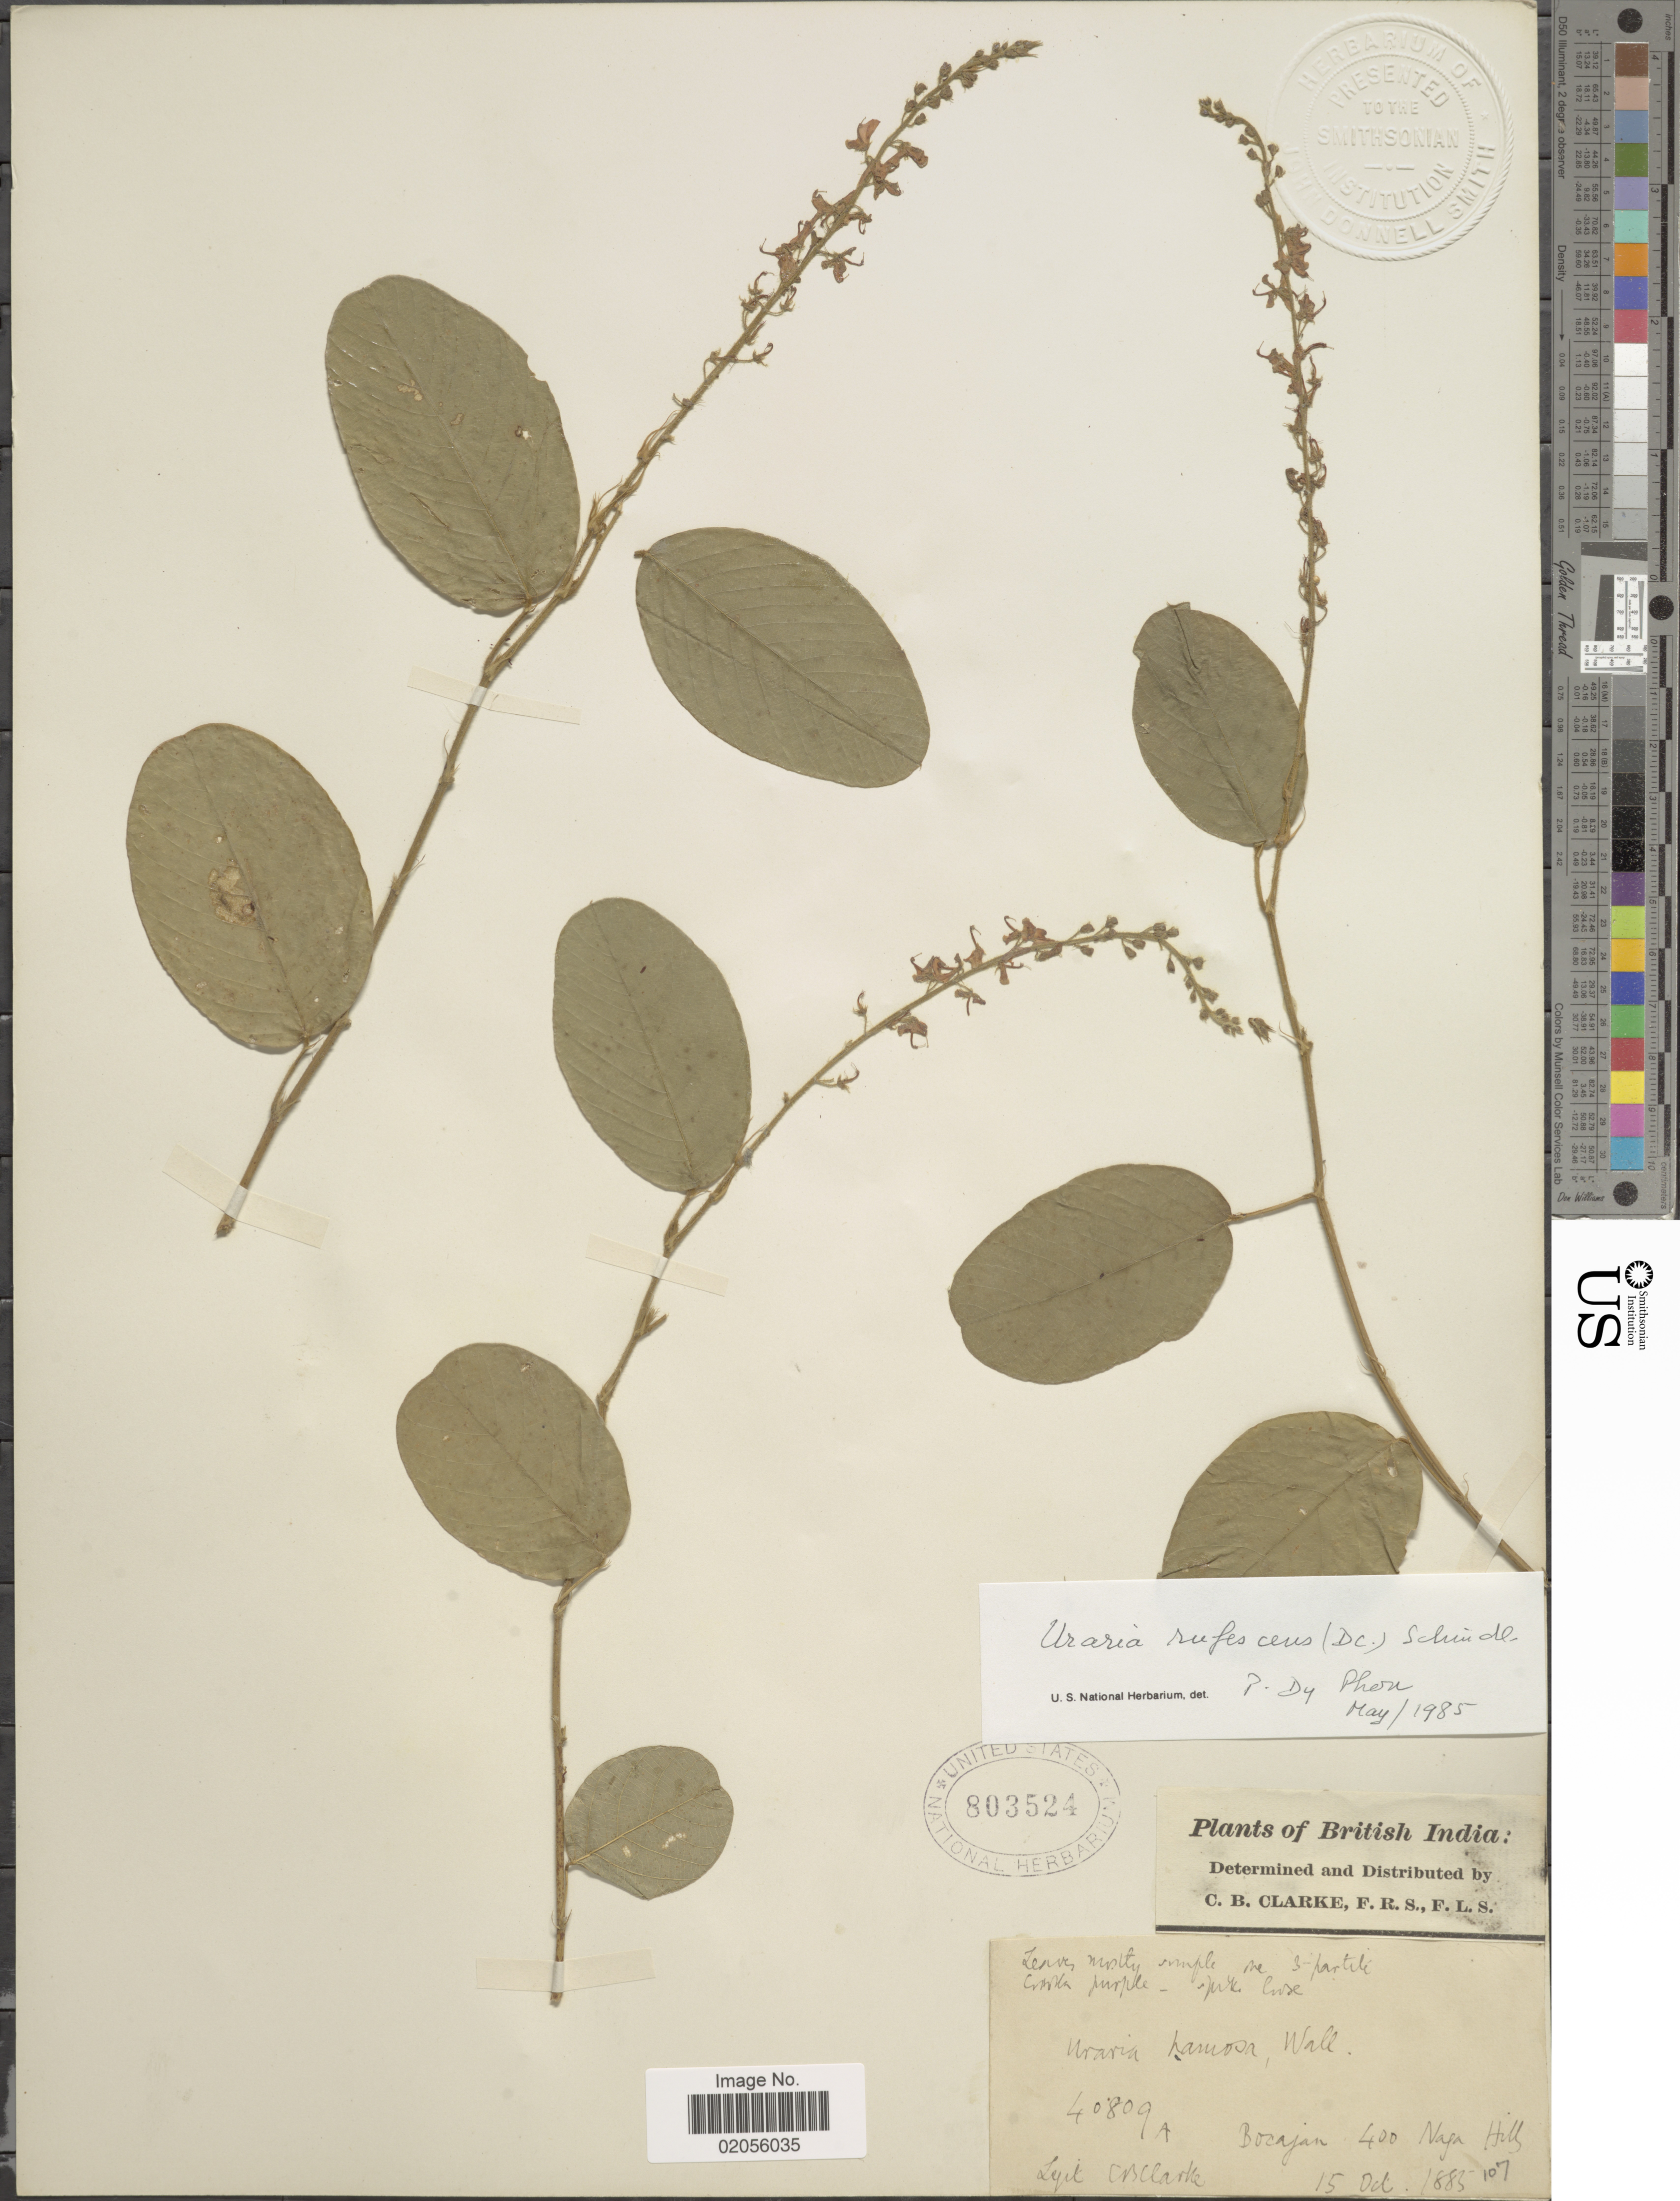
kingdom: Plantae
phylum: Tracheophyta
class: Magnoliopsida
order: Fabales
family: Fabaceae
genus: Uraria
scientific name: Uraria rufescens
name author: (DC.) Schindl.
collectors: C. B. Clarke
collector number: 40809A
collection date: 1885-10-15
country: India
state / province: Assam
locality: British India. Bocajan, Naga Hills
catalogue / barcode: US 803524